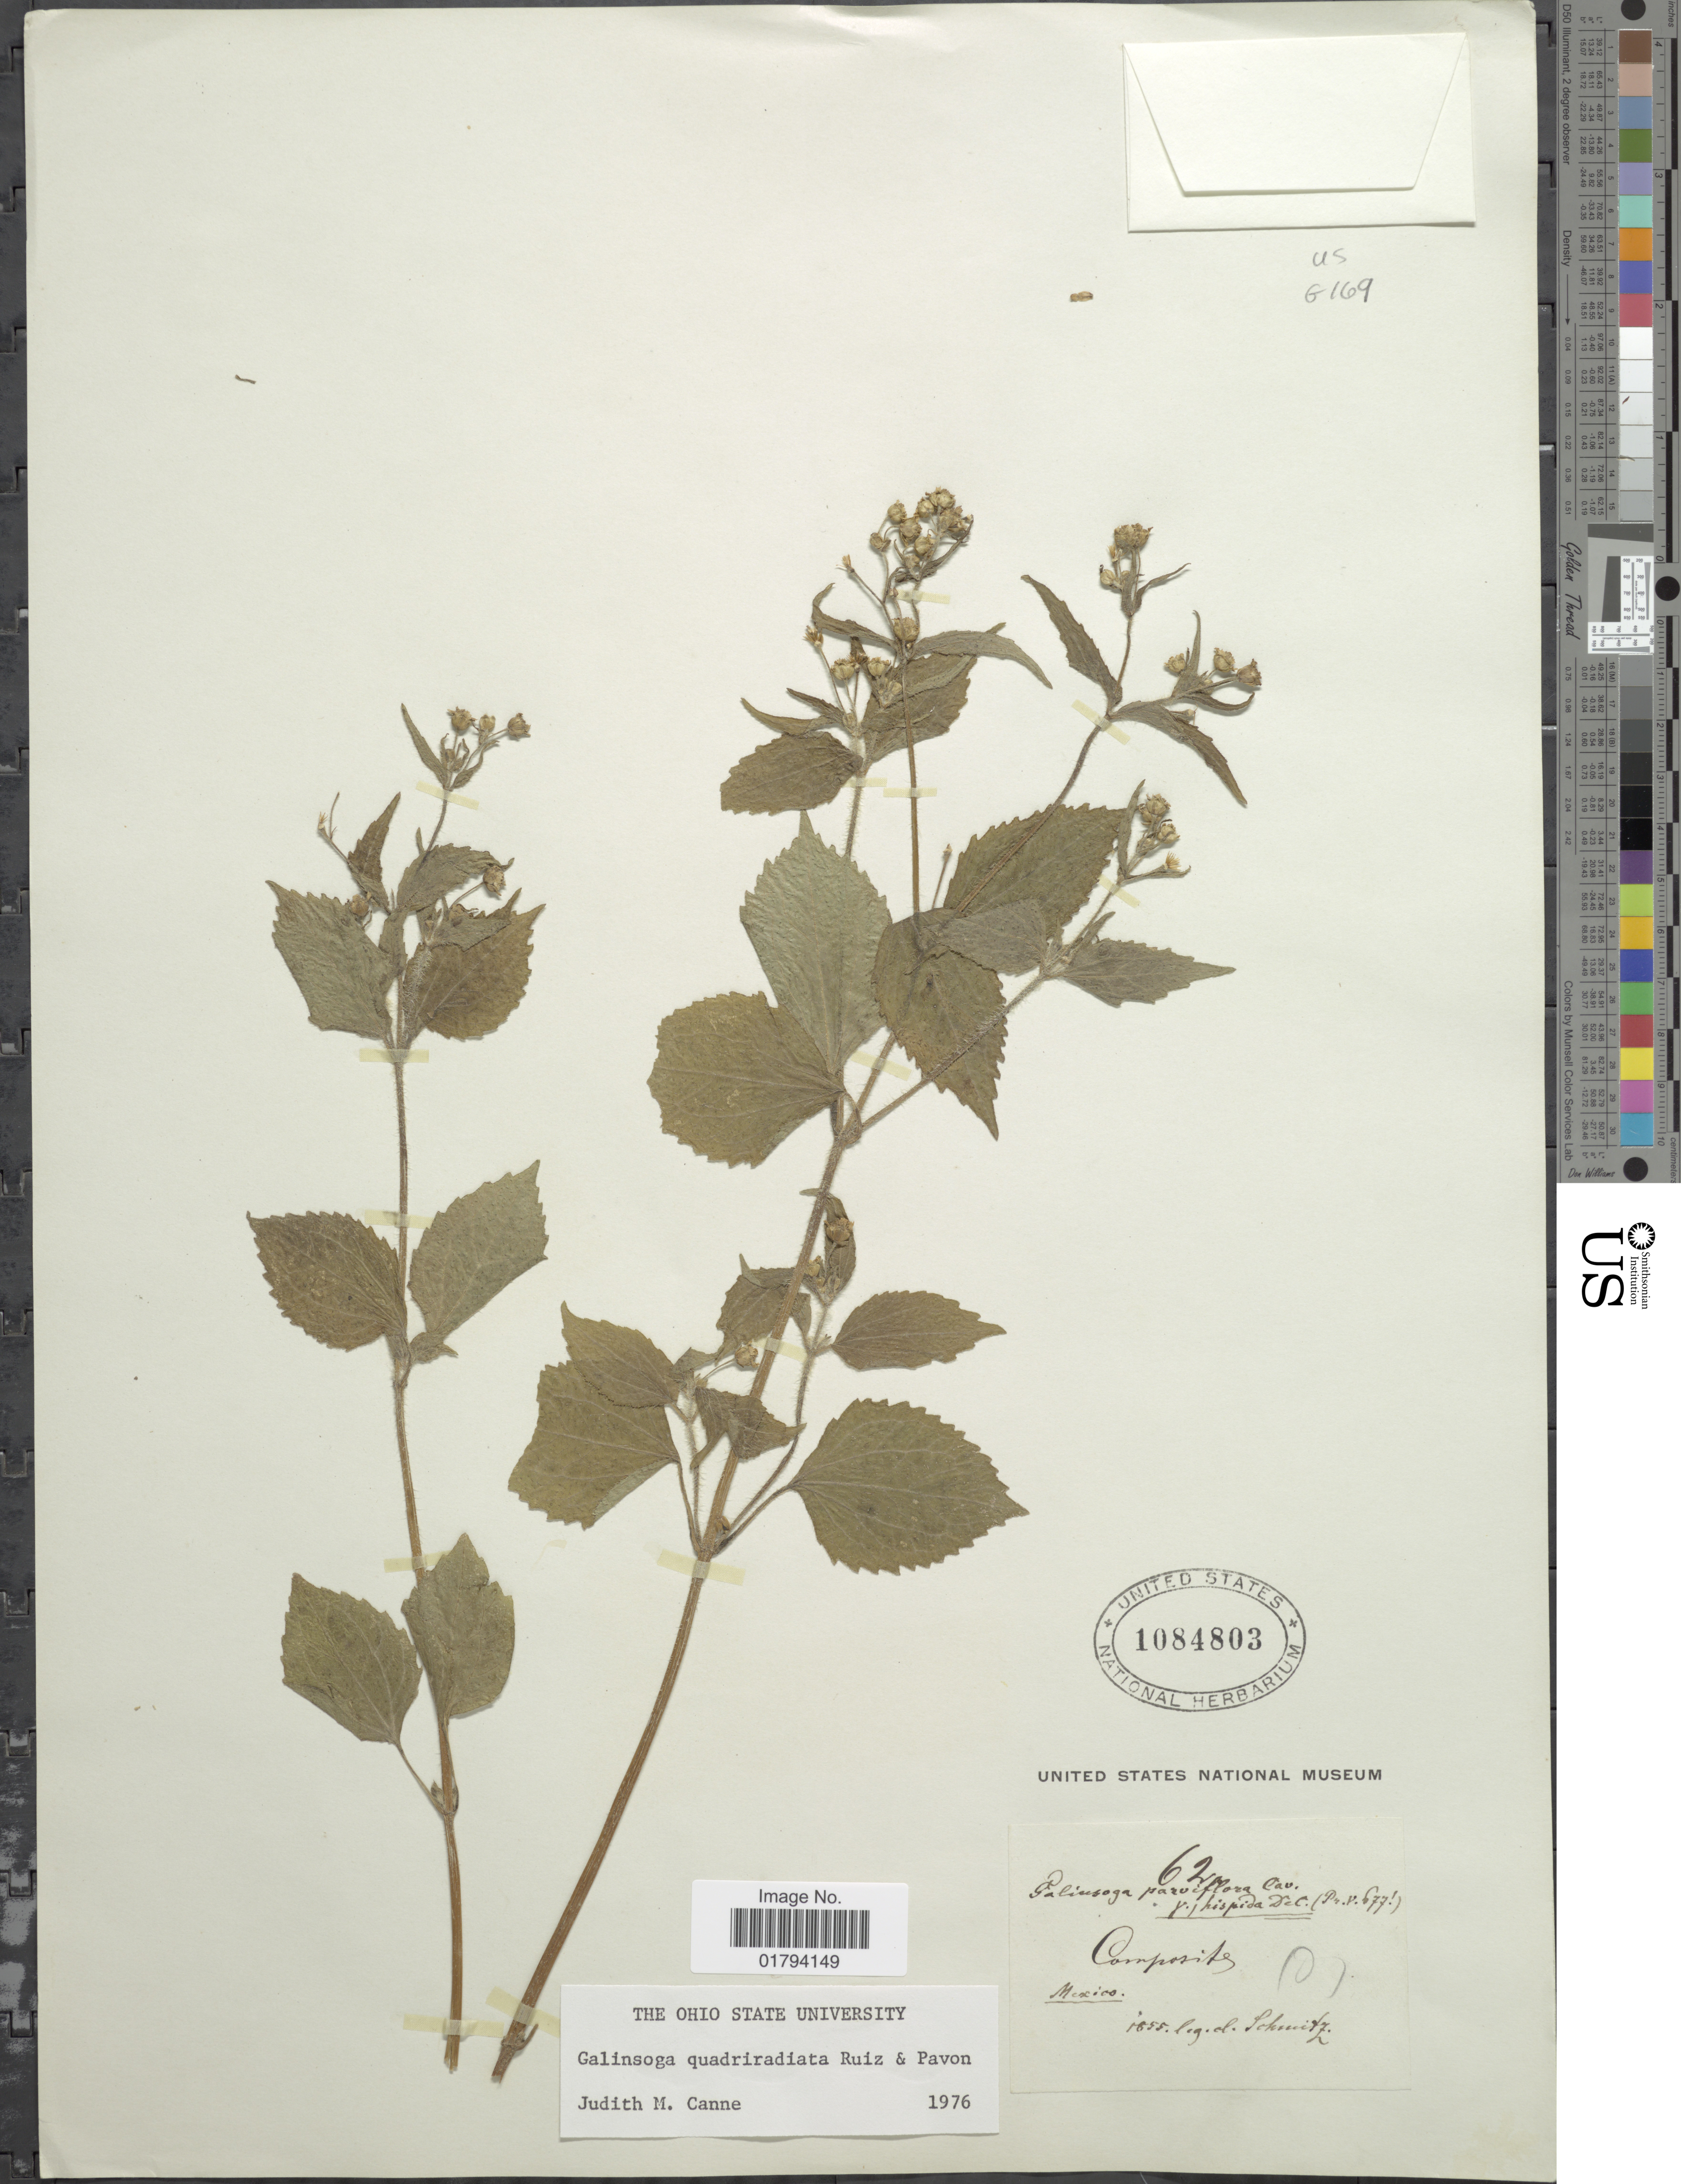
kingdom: Plantae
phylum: Tracheophyta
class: Magnoliopsida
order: Asterales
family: Asteraceae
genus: Galinsoga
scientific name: Galinsoga quadriradiata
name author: Ruiz & Pav.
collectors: -. Schmitz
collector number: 62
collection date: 1855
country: Mexico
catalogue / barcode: US 1084803